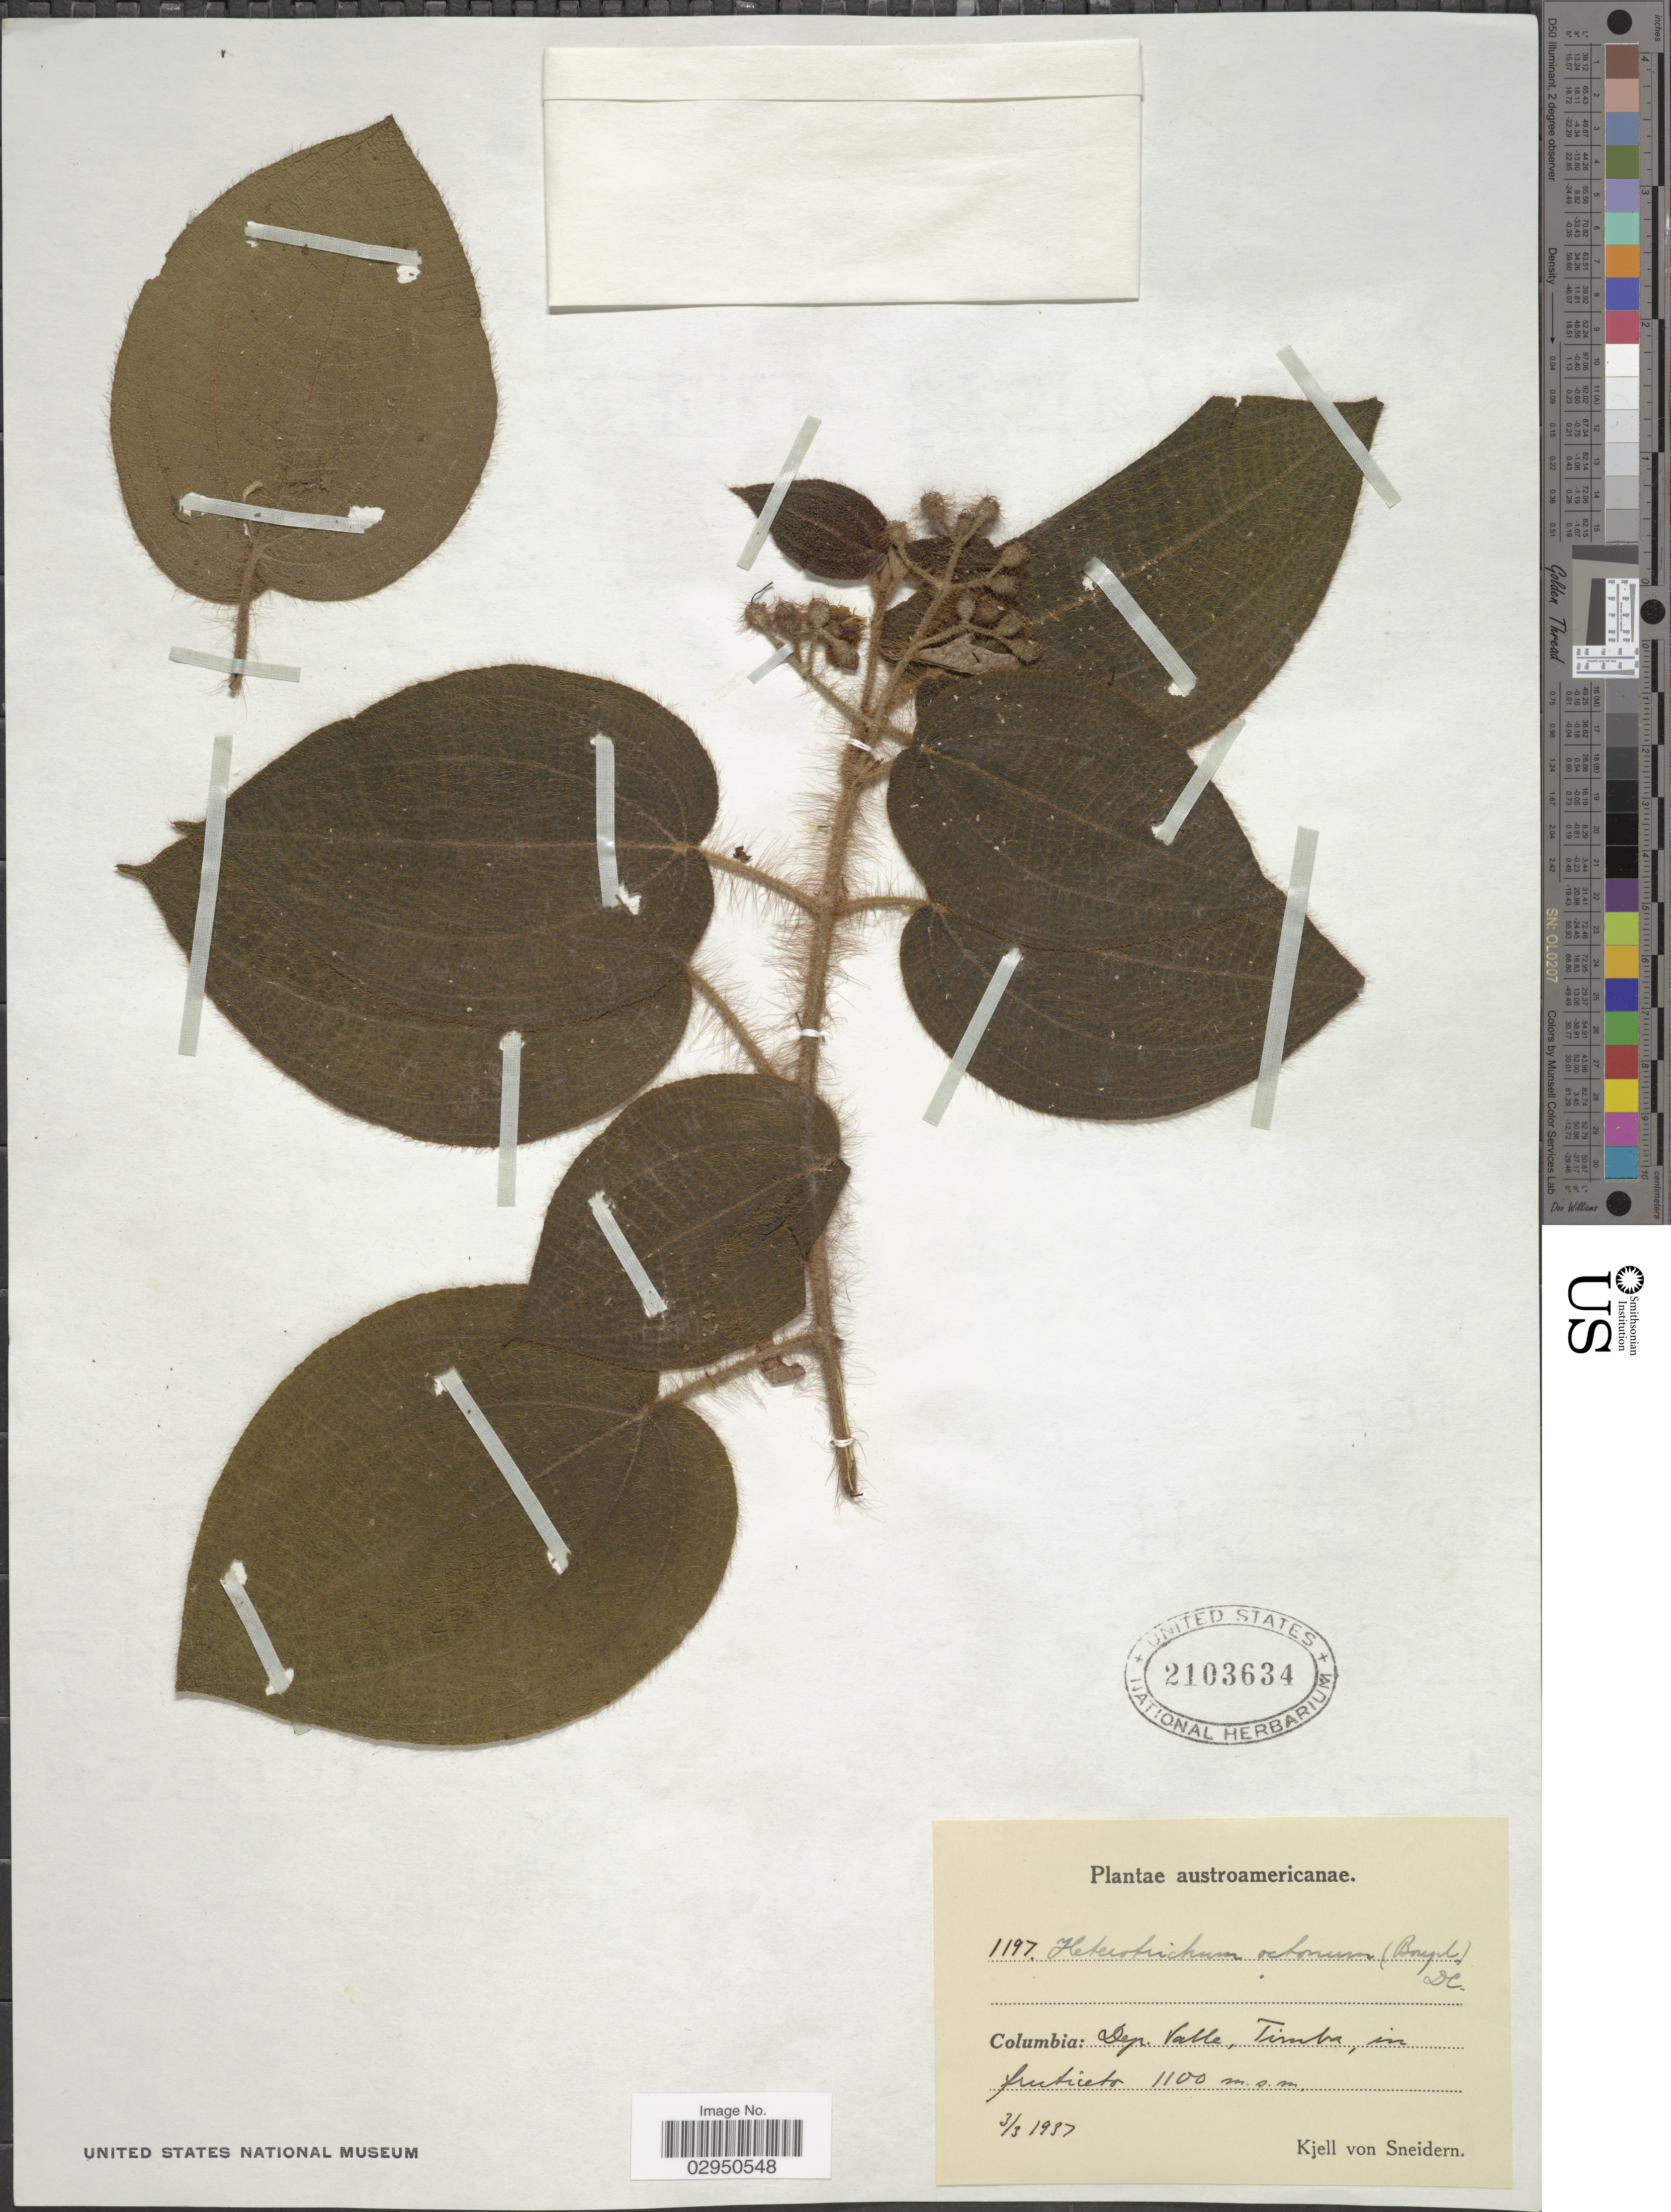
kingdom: Plantae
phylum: Tracheophyta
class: Magnoliopsida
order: Myrtales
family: Melastomataceae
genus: Clidemia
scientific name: Clidemia octona subsp. octona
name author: (Bonpl.) L.O. Williams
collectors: K. von Sneidern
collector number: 1197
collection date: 1937-03-03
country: Colombia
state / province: Valle del Cauca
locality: Dep. Valle, Timba.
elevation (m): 1100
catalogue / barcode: US 2103634